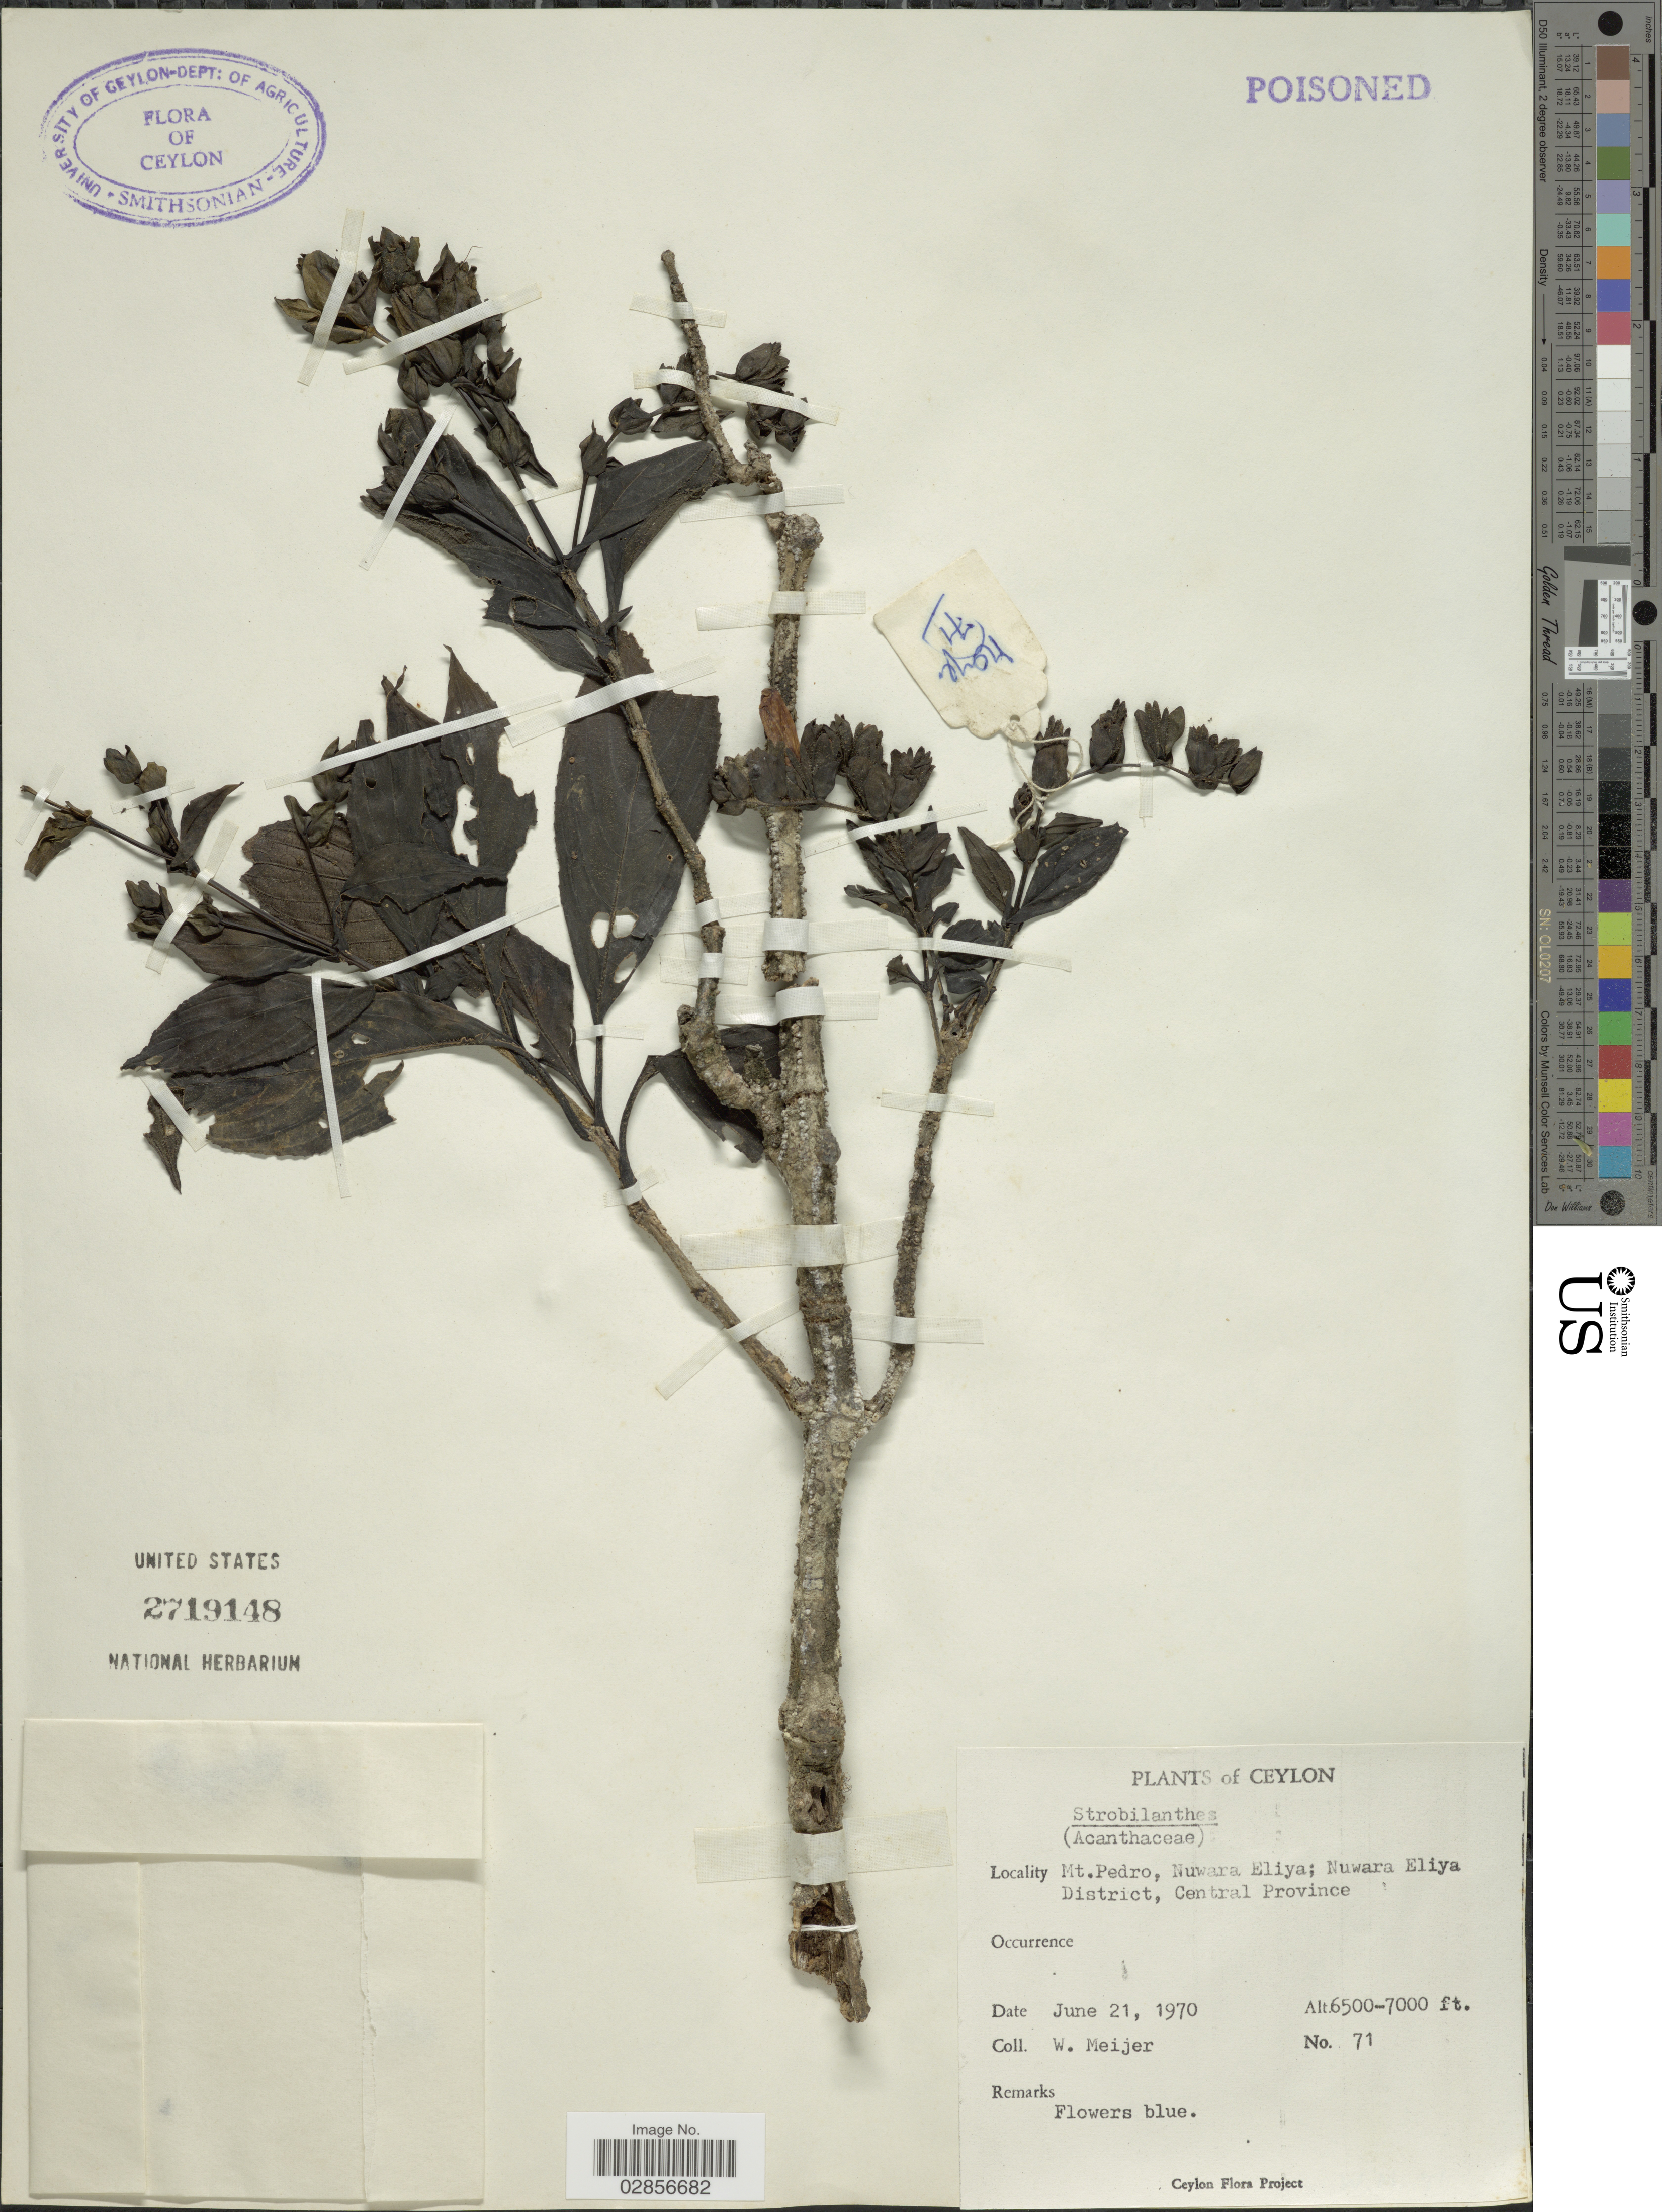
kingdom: Plantae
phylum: Tracheophyta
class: Magnoliopsida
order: Lamiales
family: Acanthaceae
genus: Strobilanthes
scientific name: Strobilanthes sp.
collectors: W. Meijer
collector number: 71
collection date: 1970-06-21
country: Sri Lanka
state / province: Central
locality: Ceylon, Mt. Pedro, Nuwara Eliya; Nuwara Eliya, District District, Central Province.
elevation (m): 1981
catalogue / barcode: US 2719148